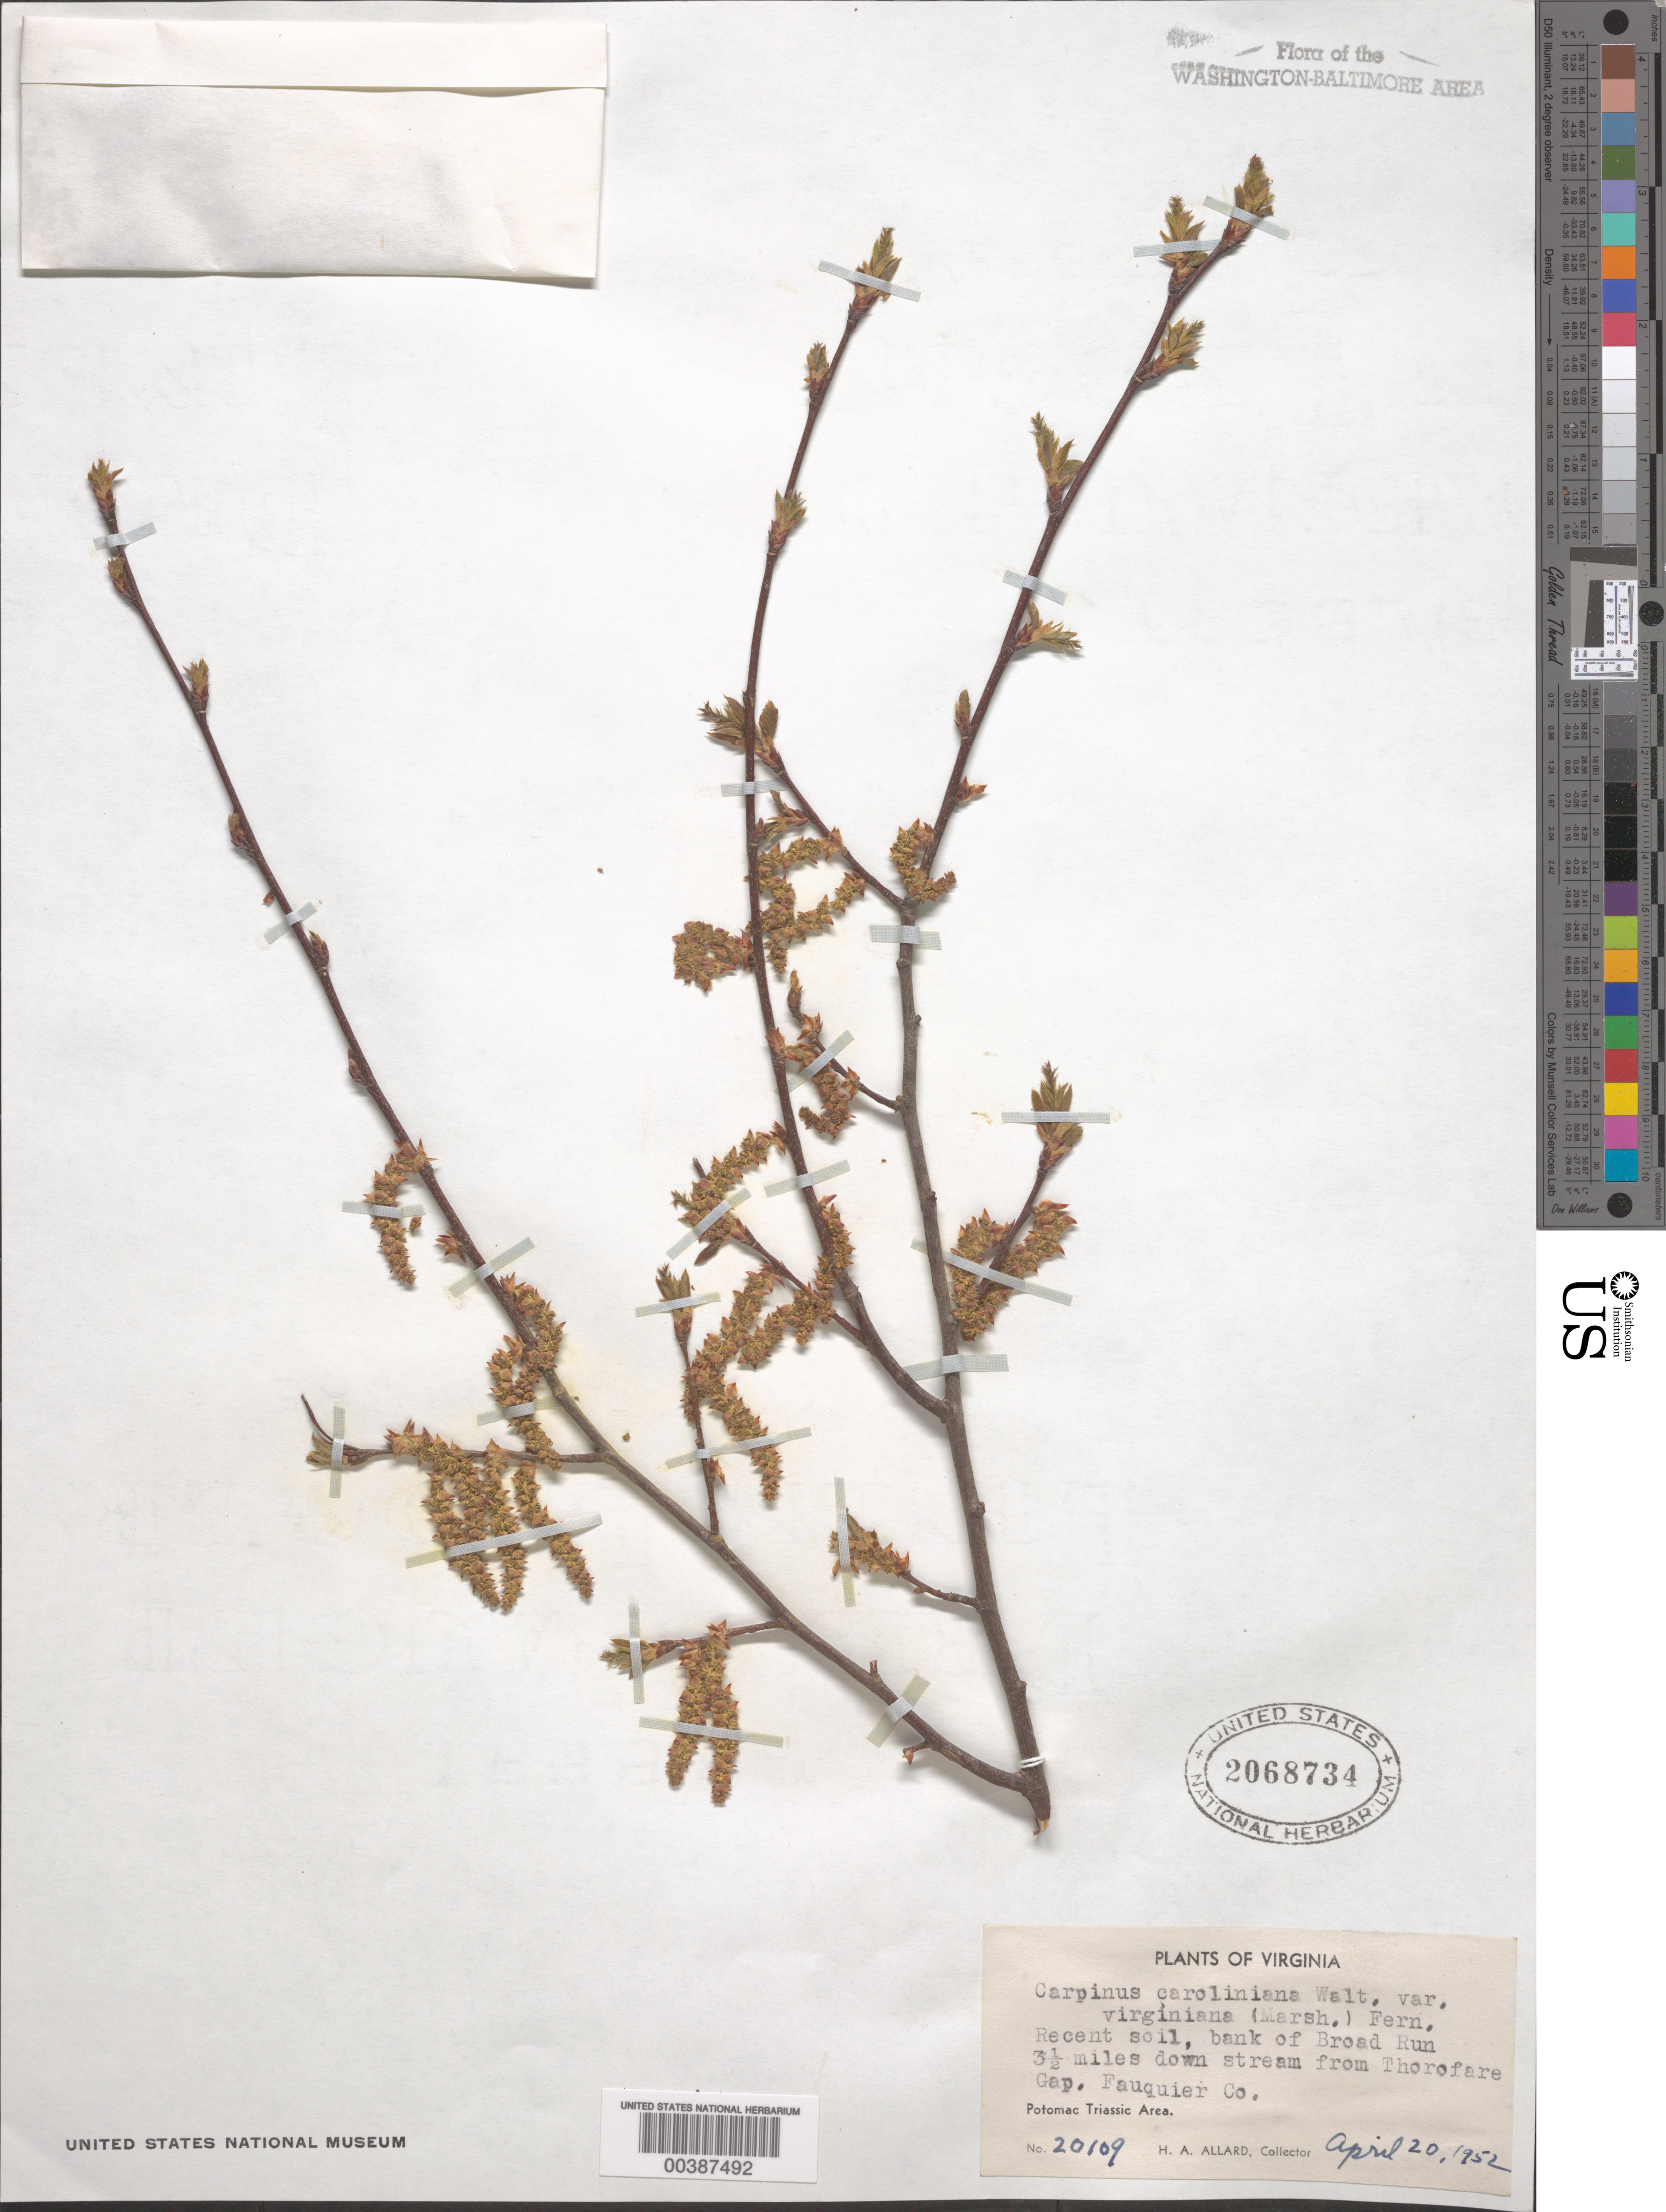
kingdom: Plantae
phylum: Tracheophyta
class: Magnoliopsida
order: Fagales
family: Betulaceae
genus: Carpinus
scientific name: Carpinus caroliniana var. virginiana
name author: (Marshall) Fernald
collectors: H. A. Allard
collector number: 20109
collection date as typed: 20 Apr 1952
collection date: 1952-04-20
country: United States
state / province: Virginia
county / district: Fauquier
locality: Broad Run, downstream from Thorofare Gap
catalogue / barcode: US 2068734